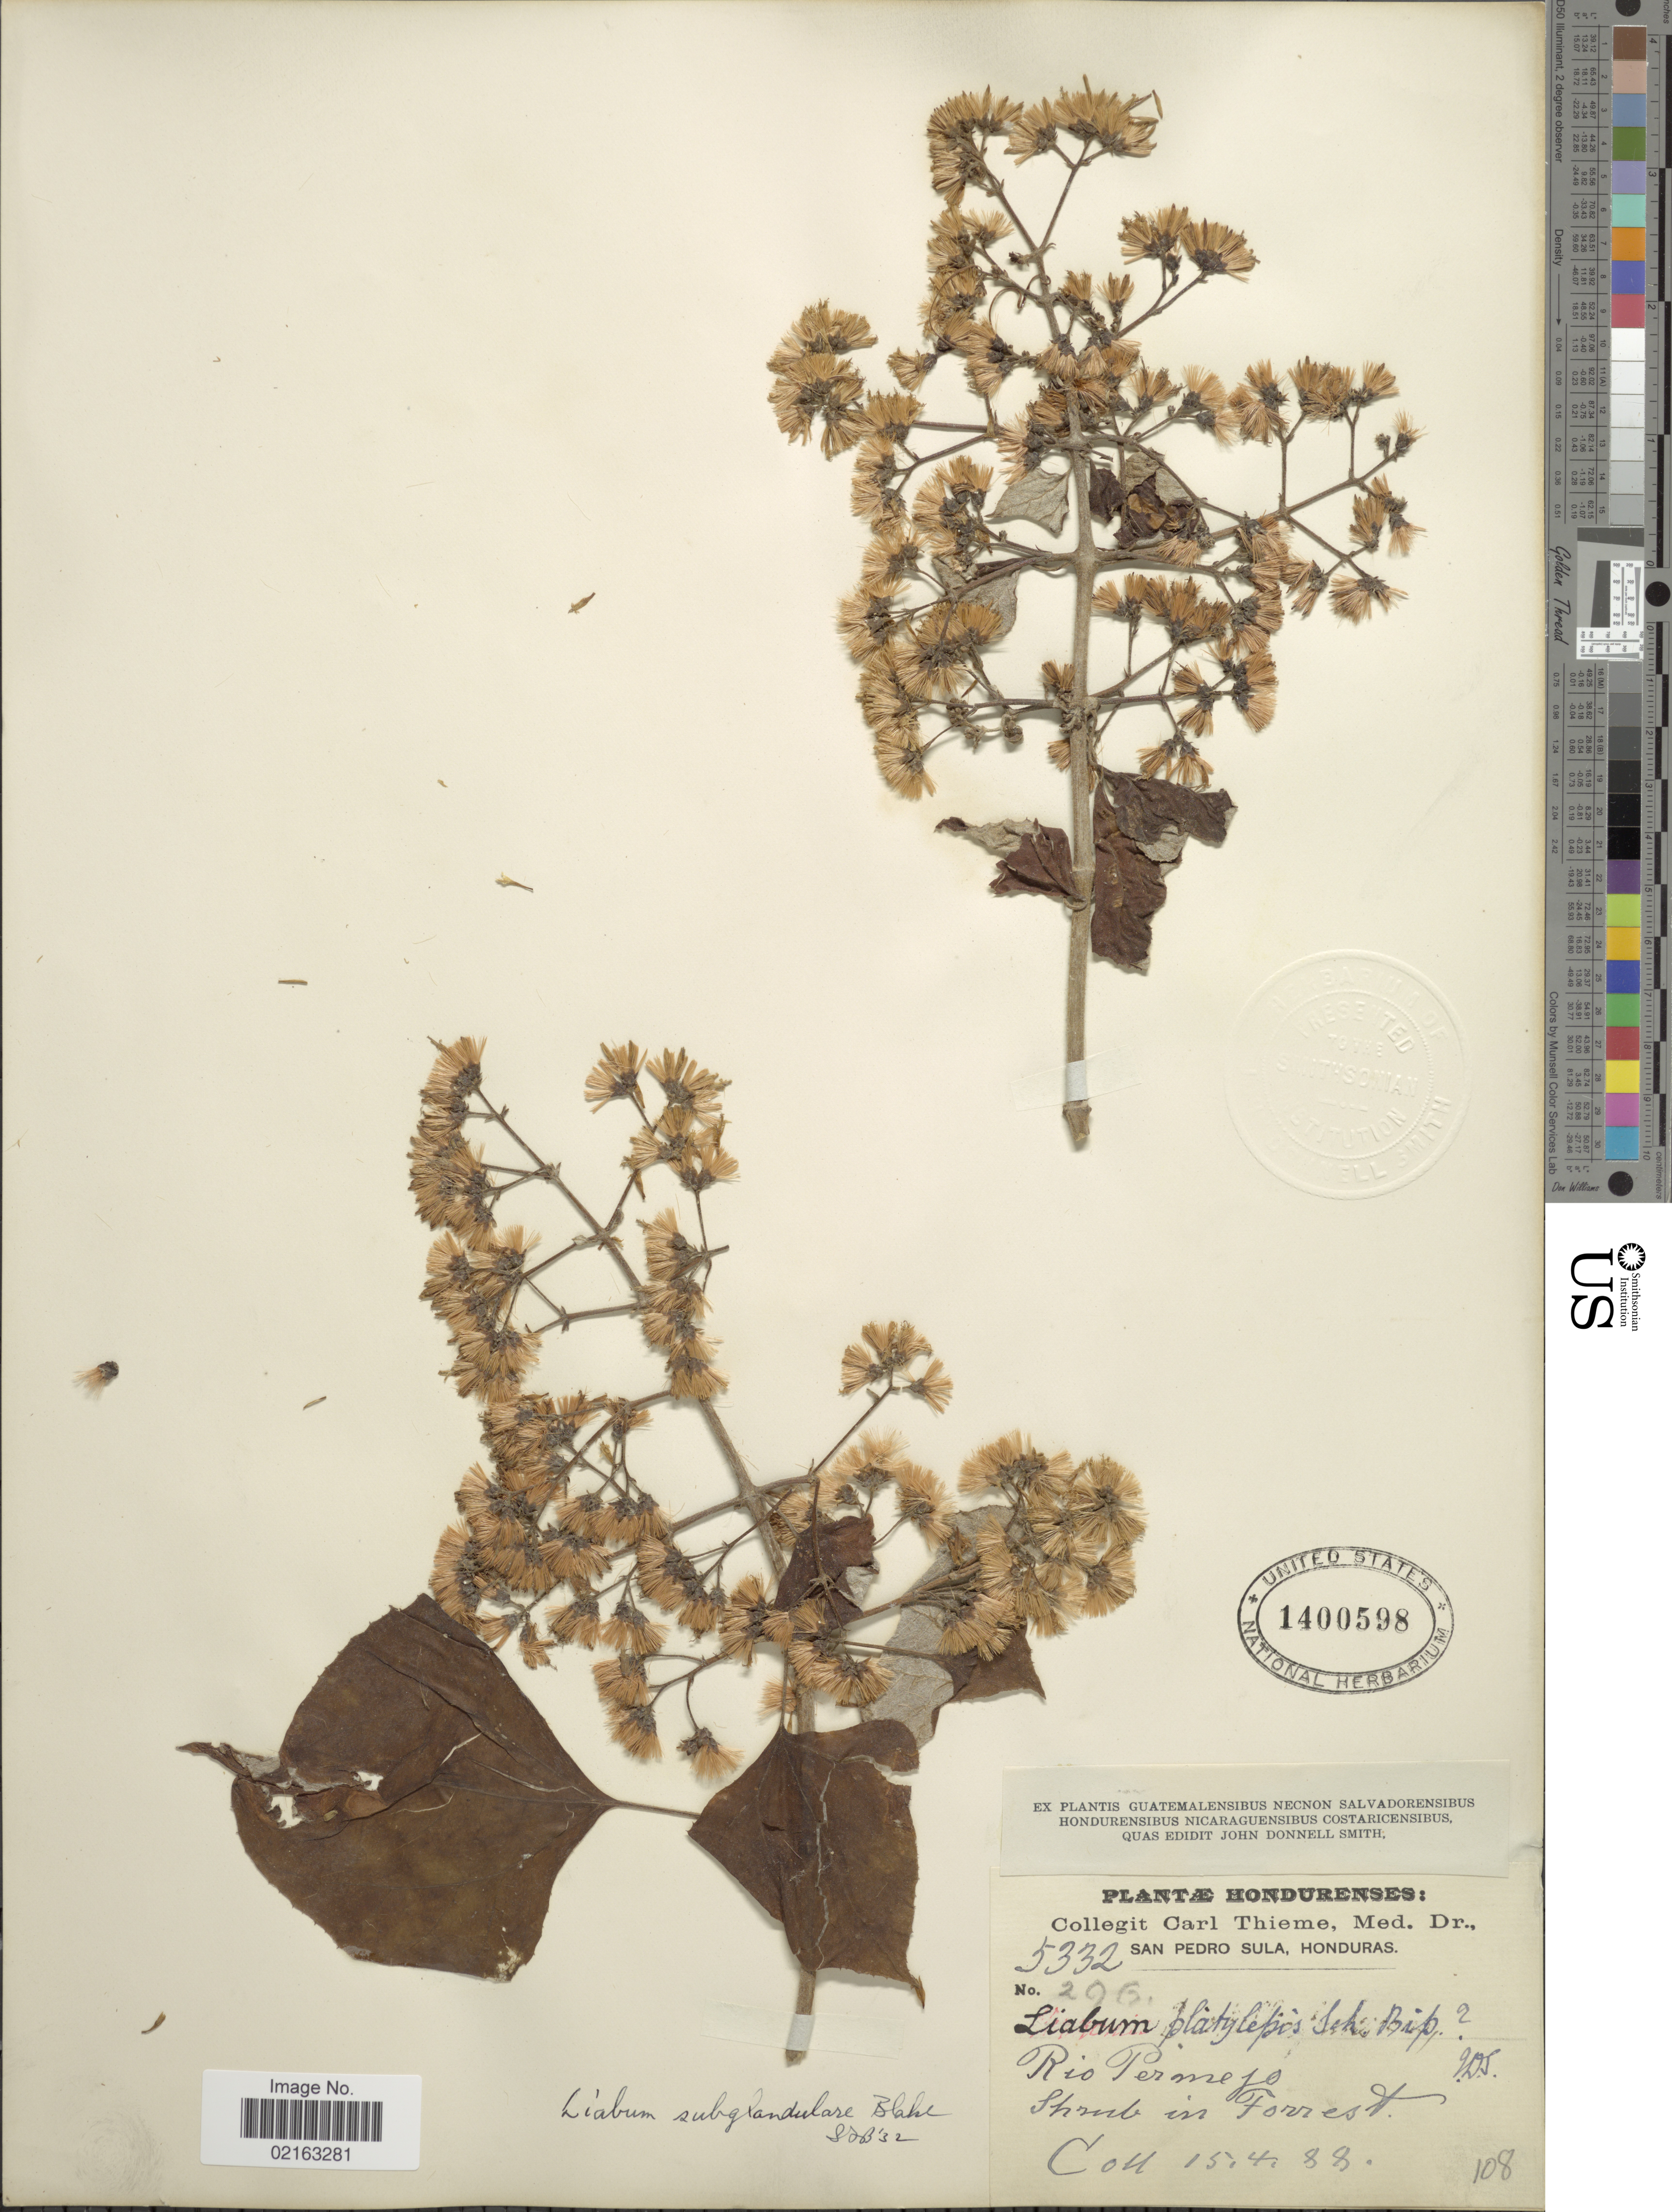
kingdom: Plantae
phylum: Tracheophyta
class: Magnoliopsida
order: Asterales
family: Asteraceae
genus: Sinclairia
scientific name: Sinclairia deamii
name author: (B.L. Rob. & Bartl.) Rydb.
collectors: C. Thieme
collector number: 5332/296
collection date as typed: Transcribed d/m/y: 15/4/88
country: Honduras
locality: San Pedro Sula, Honduras. Rio Permejo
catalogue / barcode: US 1400598